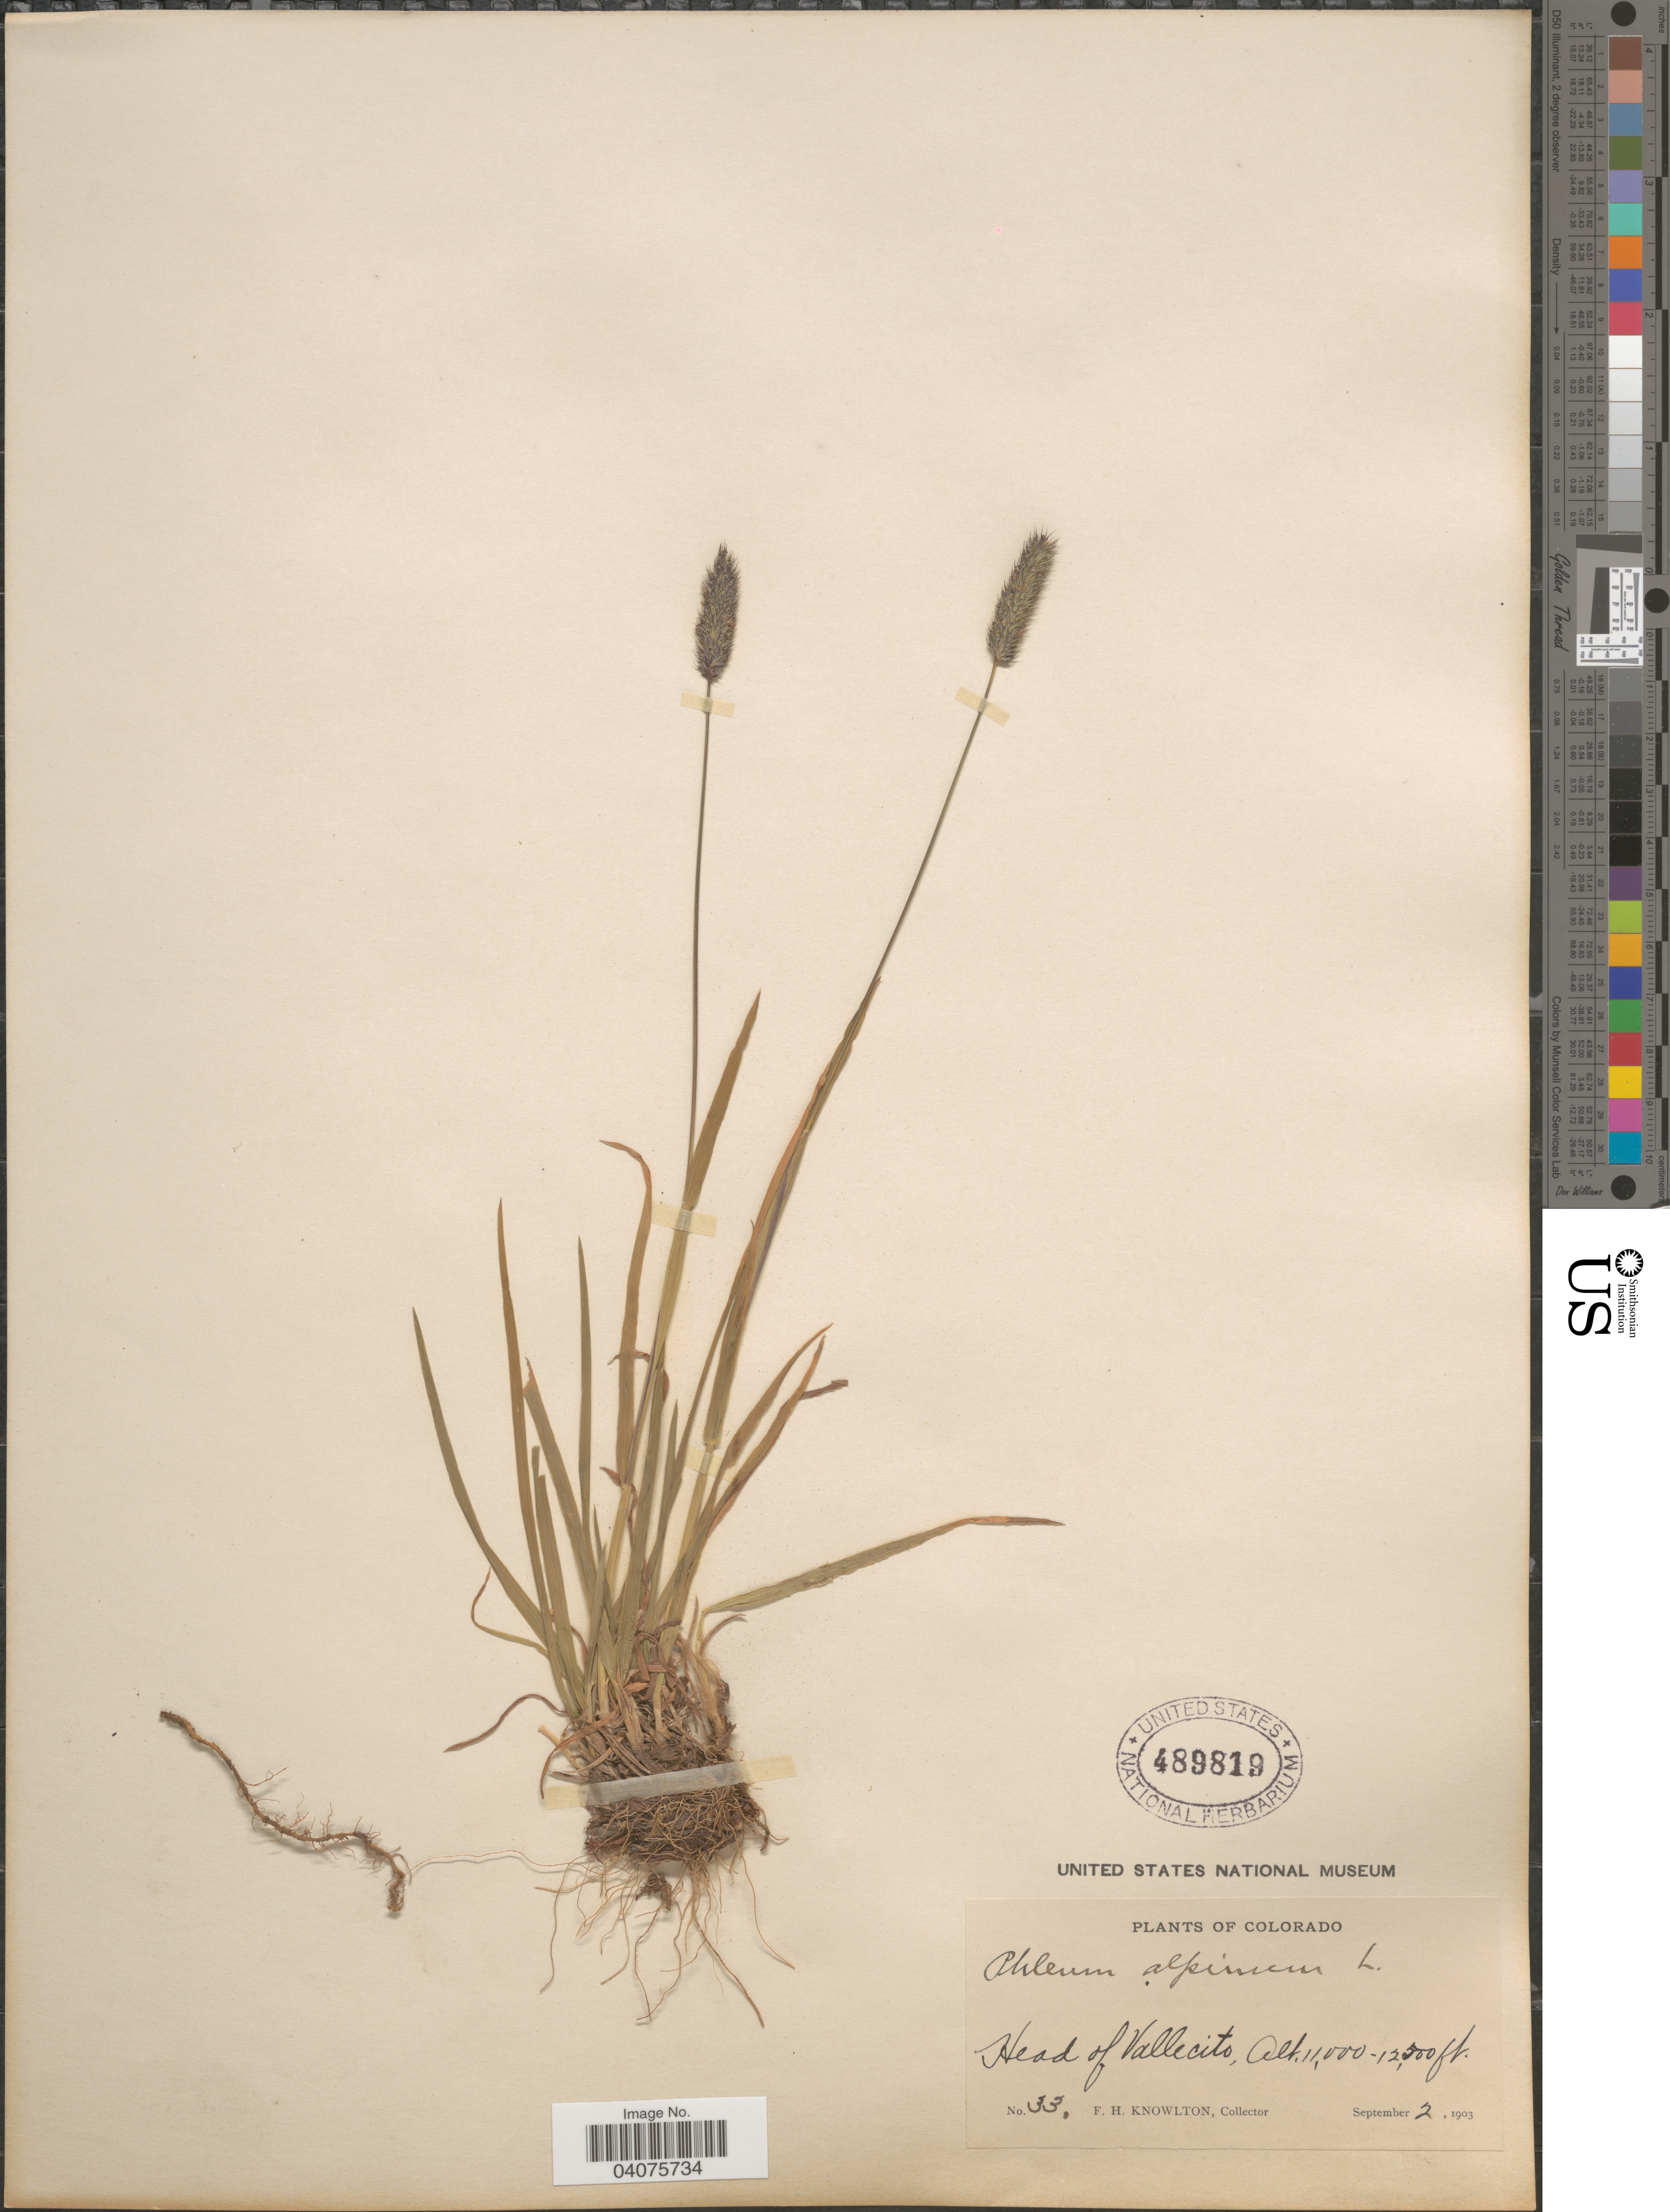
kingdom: Plantae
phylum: Tracheophyta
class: Liliopsida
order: Poales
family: Poaceae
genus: Phleum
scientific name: Phleum alpinum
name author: L.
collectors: F. H. Knowlton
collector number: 33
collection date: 1903-09-02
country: United States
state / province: Colorado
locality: Head of Vallecito.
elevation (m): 3353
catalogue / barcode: US 489819